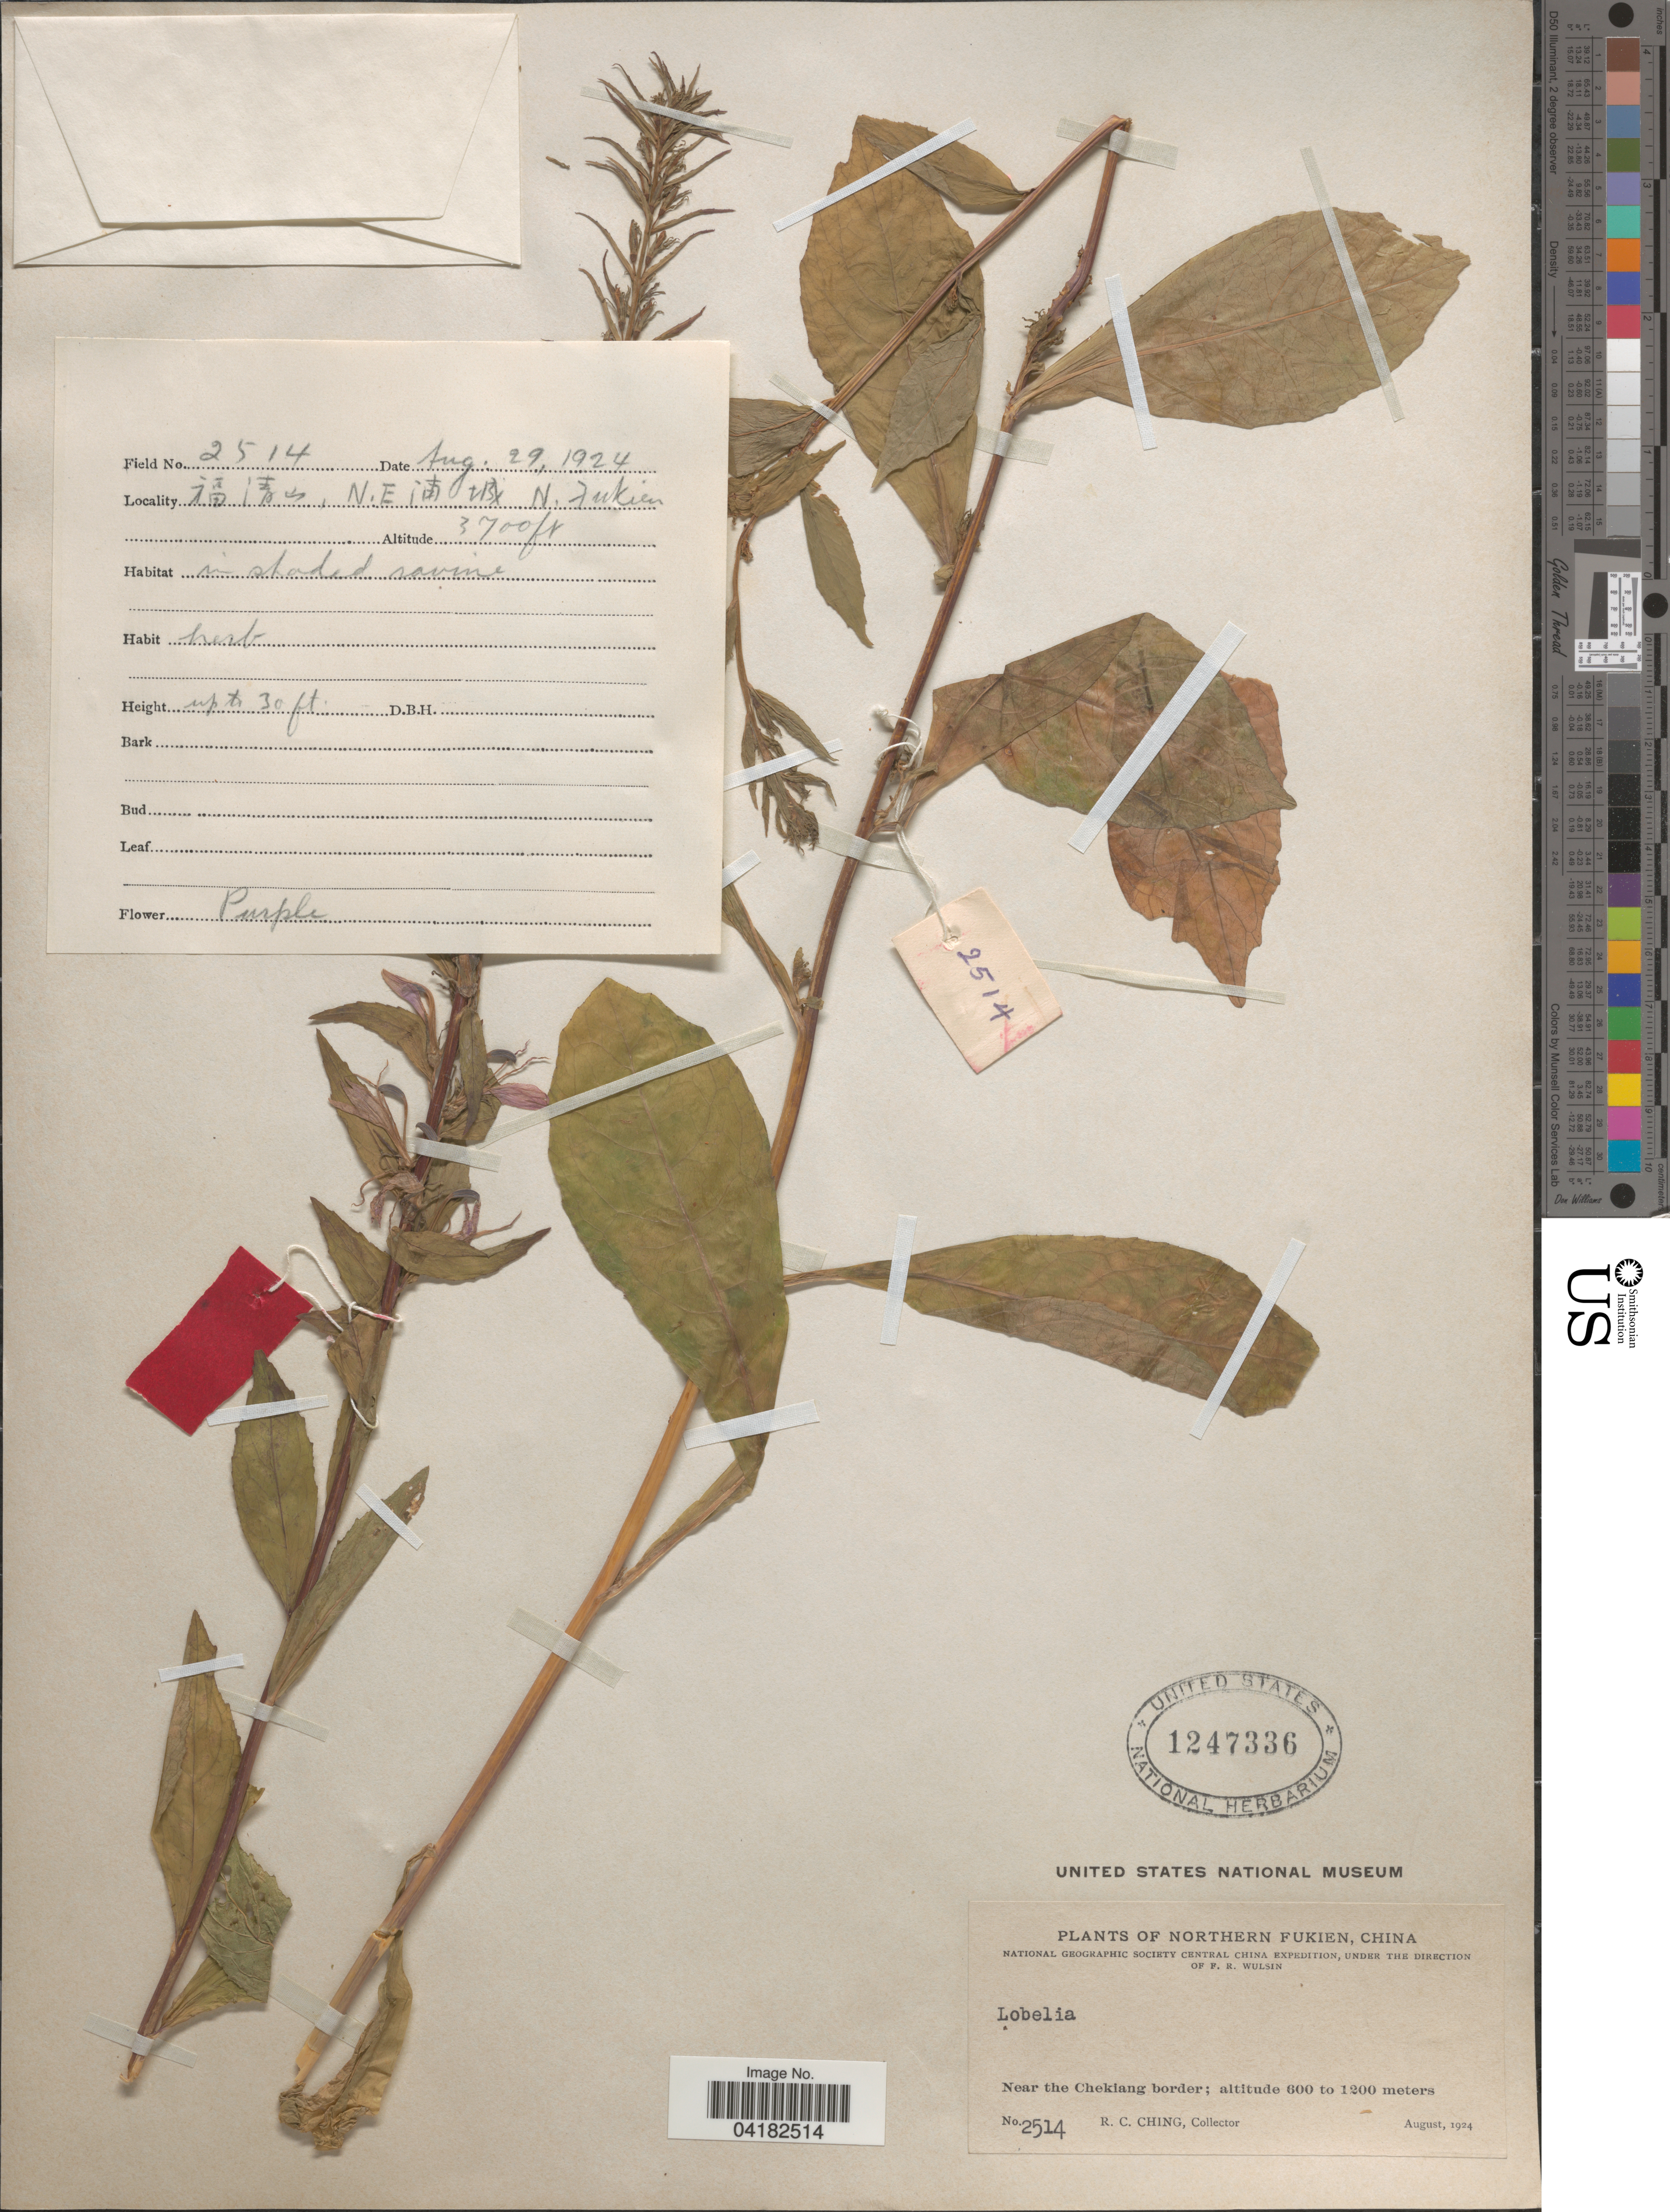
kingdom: Plantae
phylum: Tracheophyta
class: Magnoliopsida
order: Asterales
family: Campanulaceae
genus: Lobelia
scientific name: Lobelia sp.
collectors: R. C. Ching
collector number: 2514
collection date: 1924-08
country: China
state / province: Fujian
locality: National Geographic Society Central China Expedition. Near the Chekiang border.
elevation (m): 600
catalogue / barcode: US 1247336